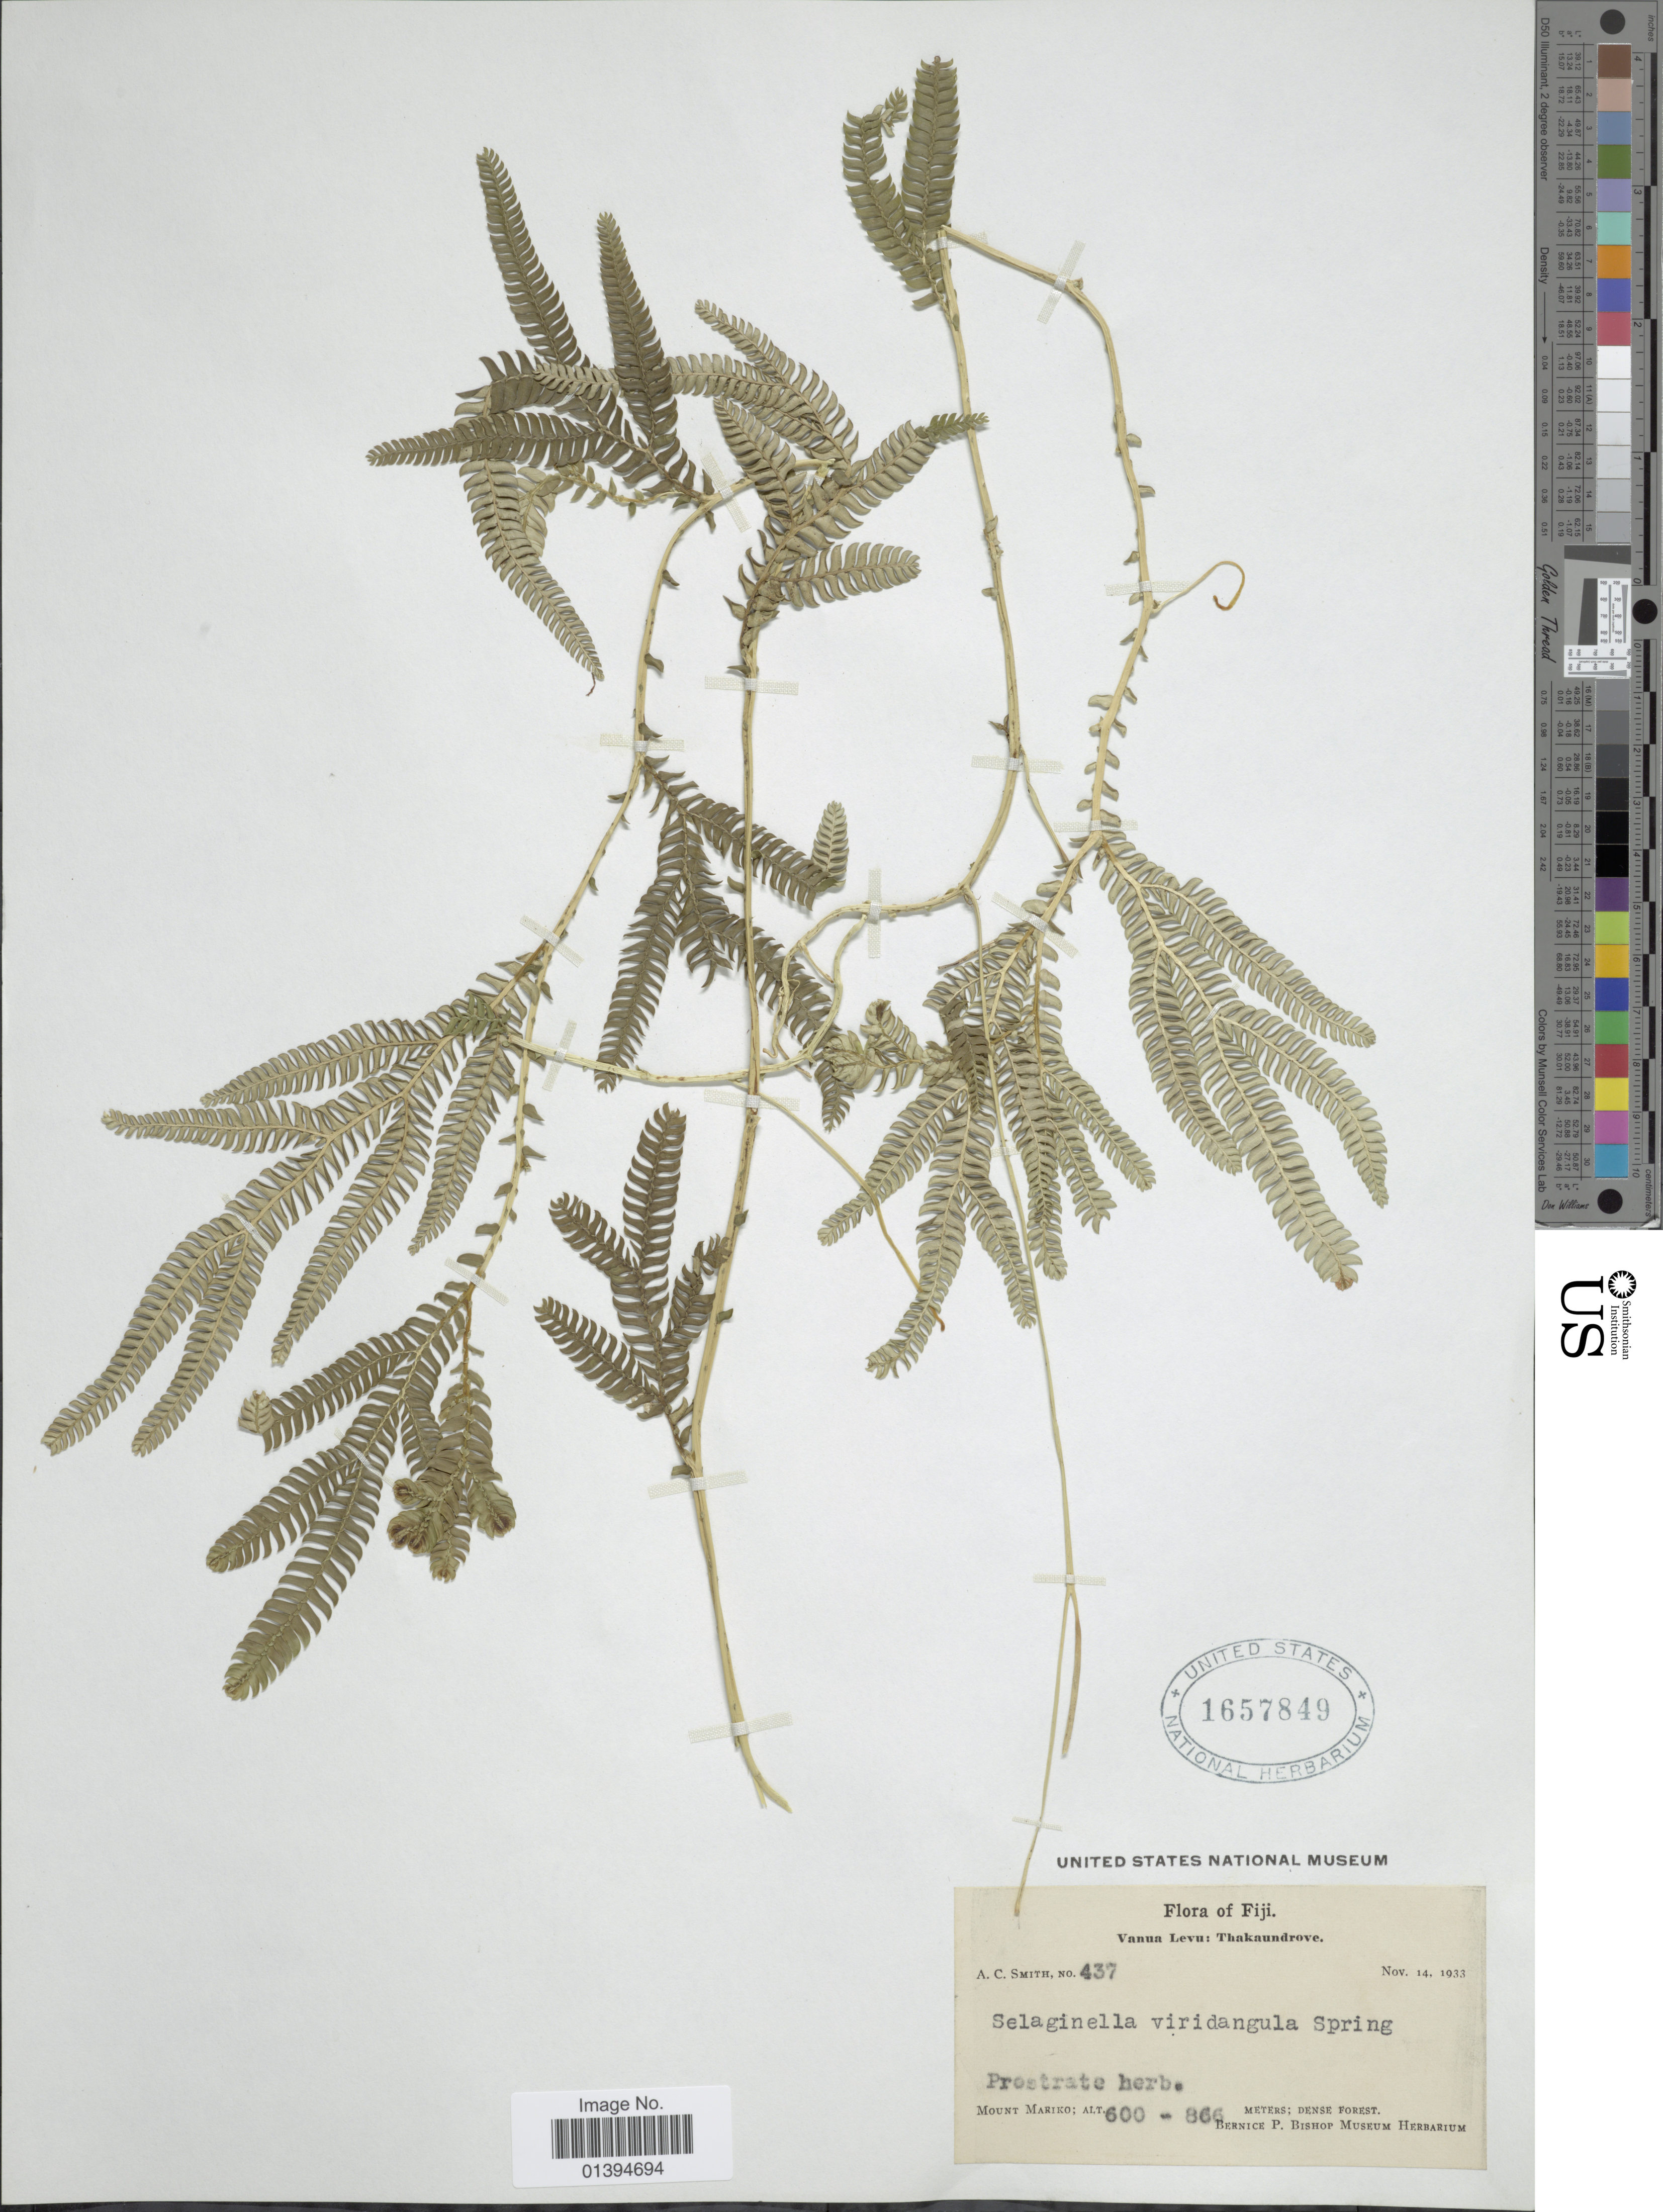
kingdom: Plantae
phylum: Tracheophyta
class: Lycopodiopsida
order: Selaginellales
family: Selaginellaceae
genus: Selaginella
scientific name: Selaginella viridangula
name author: Spring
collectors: A. C. Smith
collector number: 437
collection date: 1933-11-14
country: Fiji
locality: Vanua Levu: Thakaundrove, Mount Mariko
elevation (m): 600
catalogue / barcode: US 1657849